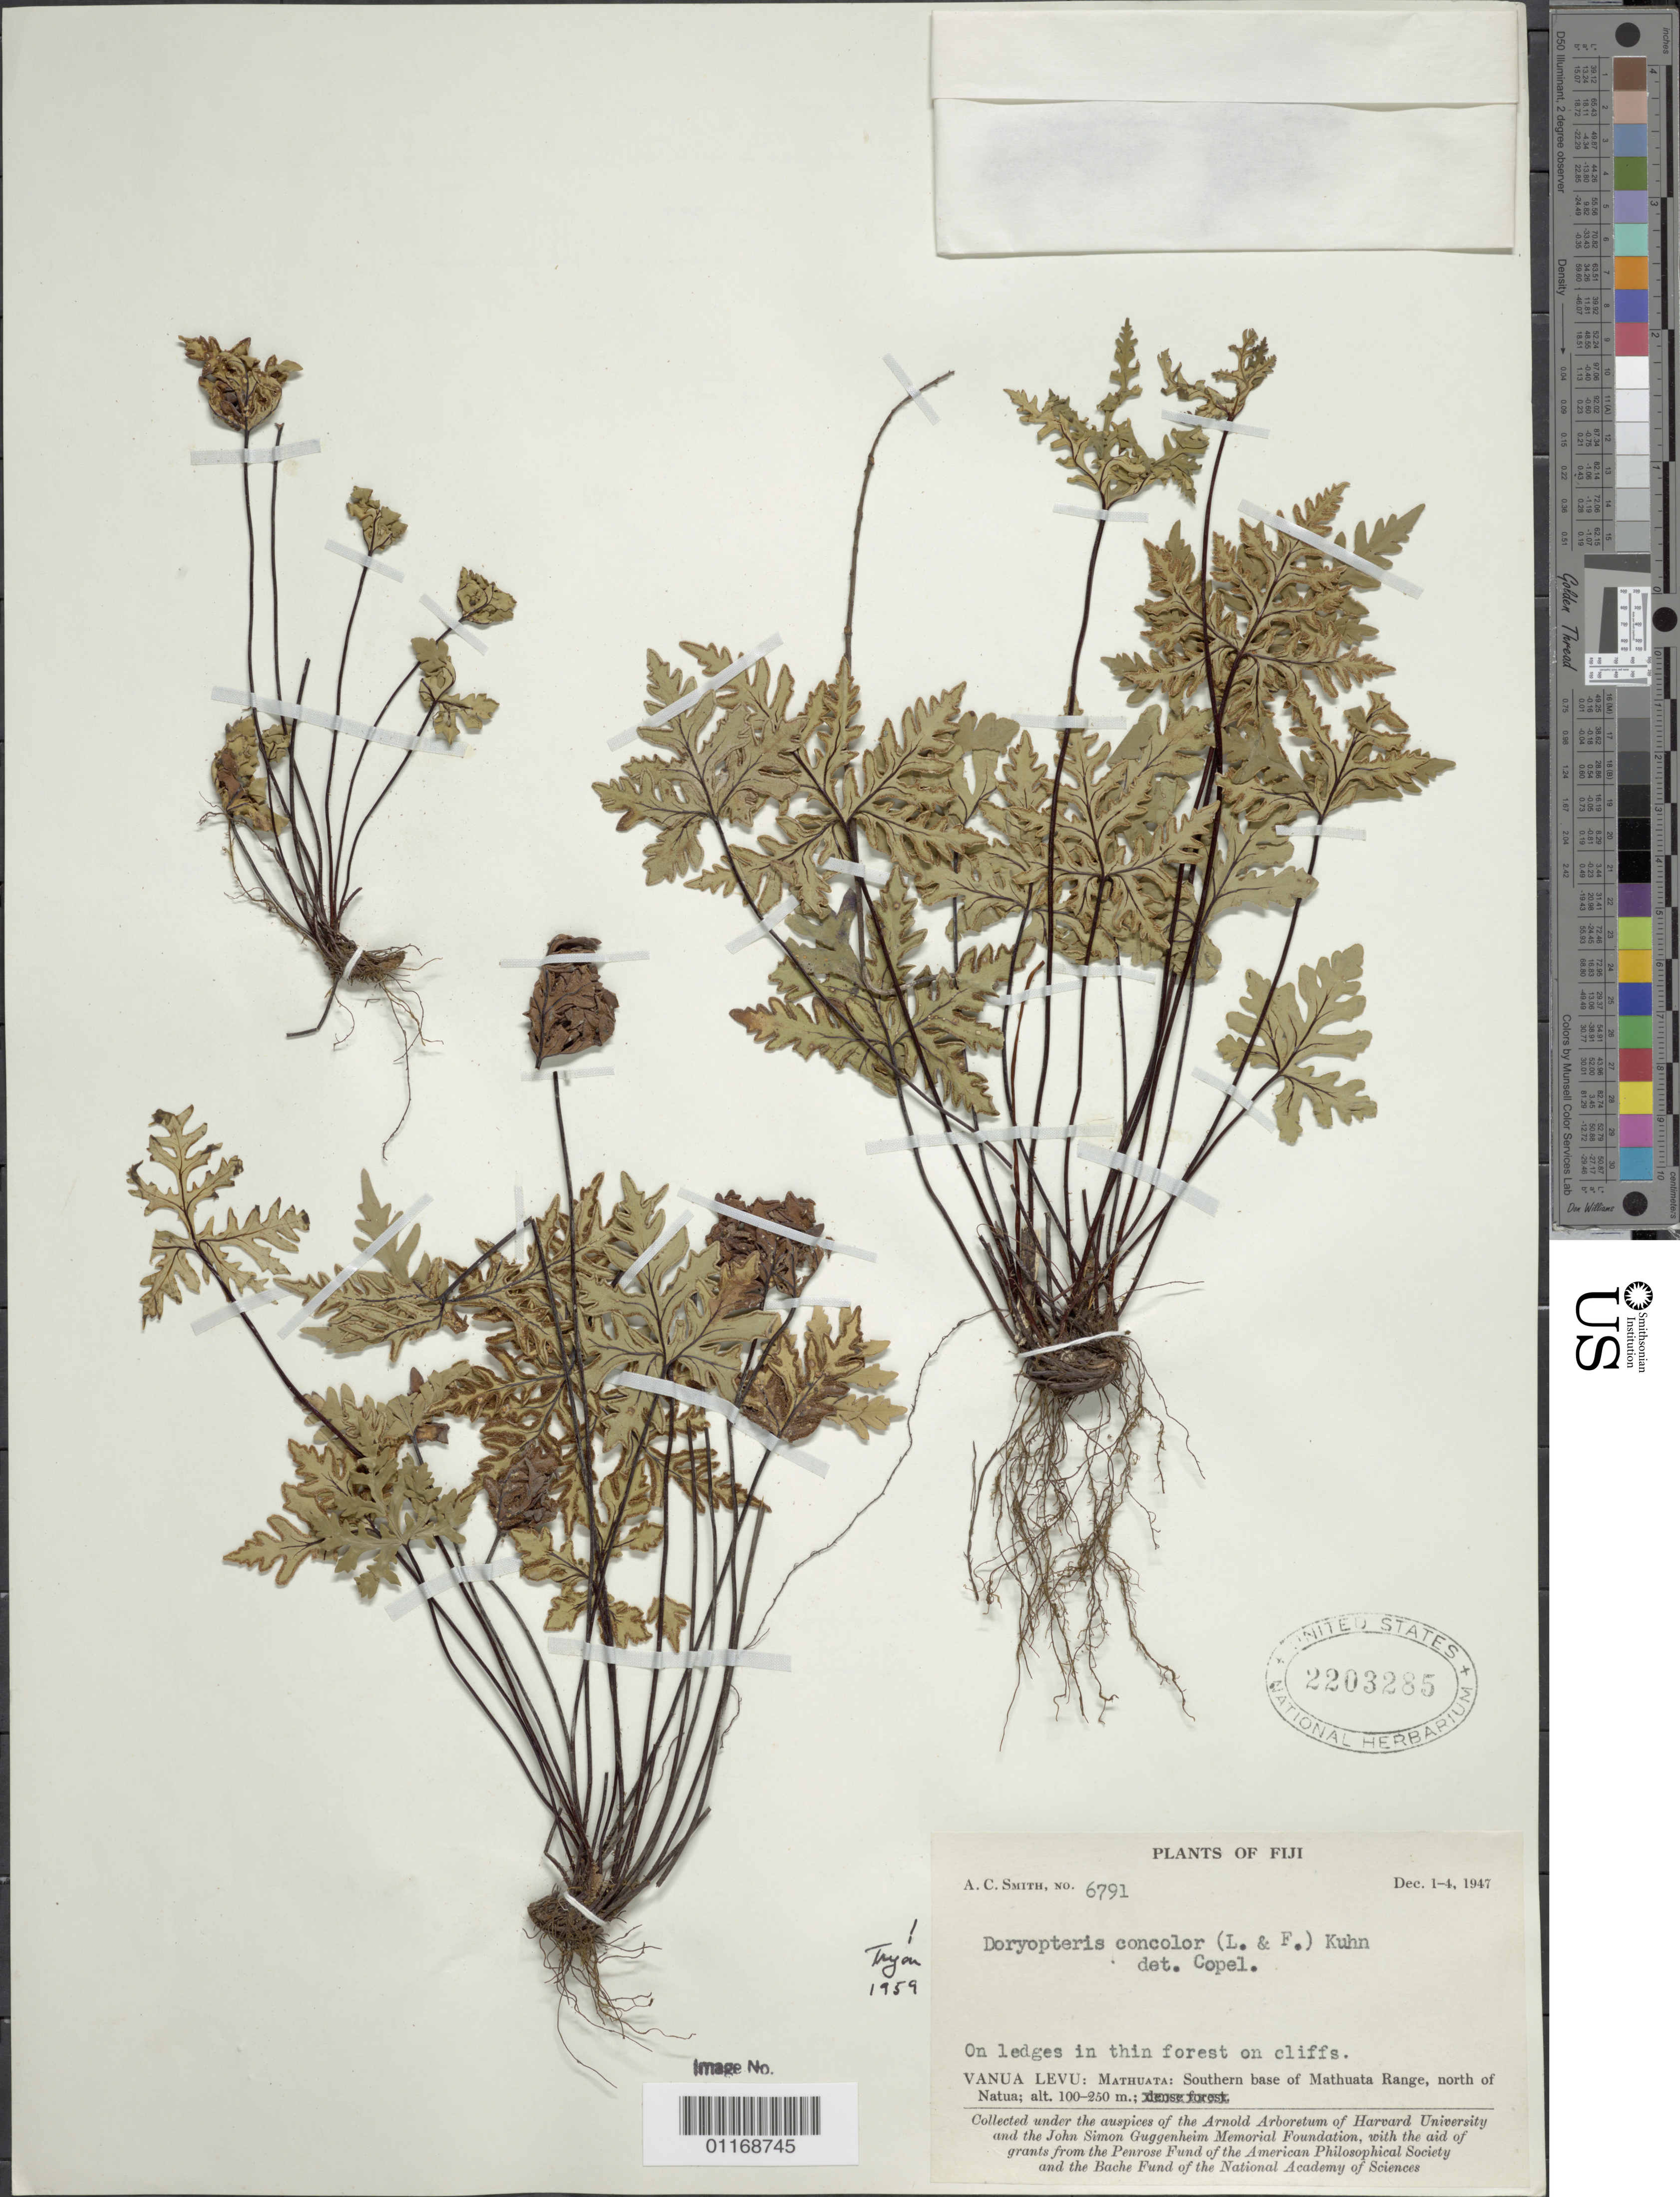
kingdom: Plantae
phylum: Tracheophyta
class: Polypodiopsida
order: Polypodiales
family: Pteridaceae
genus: Doryopteris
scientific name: Doryopteris concolor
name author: (Langsd. & Fisch.) Kuhn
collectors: A. C. Smith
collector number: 6791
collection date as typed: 01 Dec 1947 to 04 Dec 1947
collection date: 1947-12-01/1947-12-04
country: Fiji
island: Vanua Levu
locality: Vanua Levu: Mathuata: Southern base of Mathuata Range, north of Natua.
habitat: Ledges in thin forest on cliffs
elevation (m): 100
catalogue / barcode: US 2203285